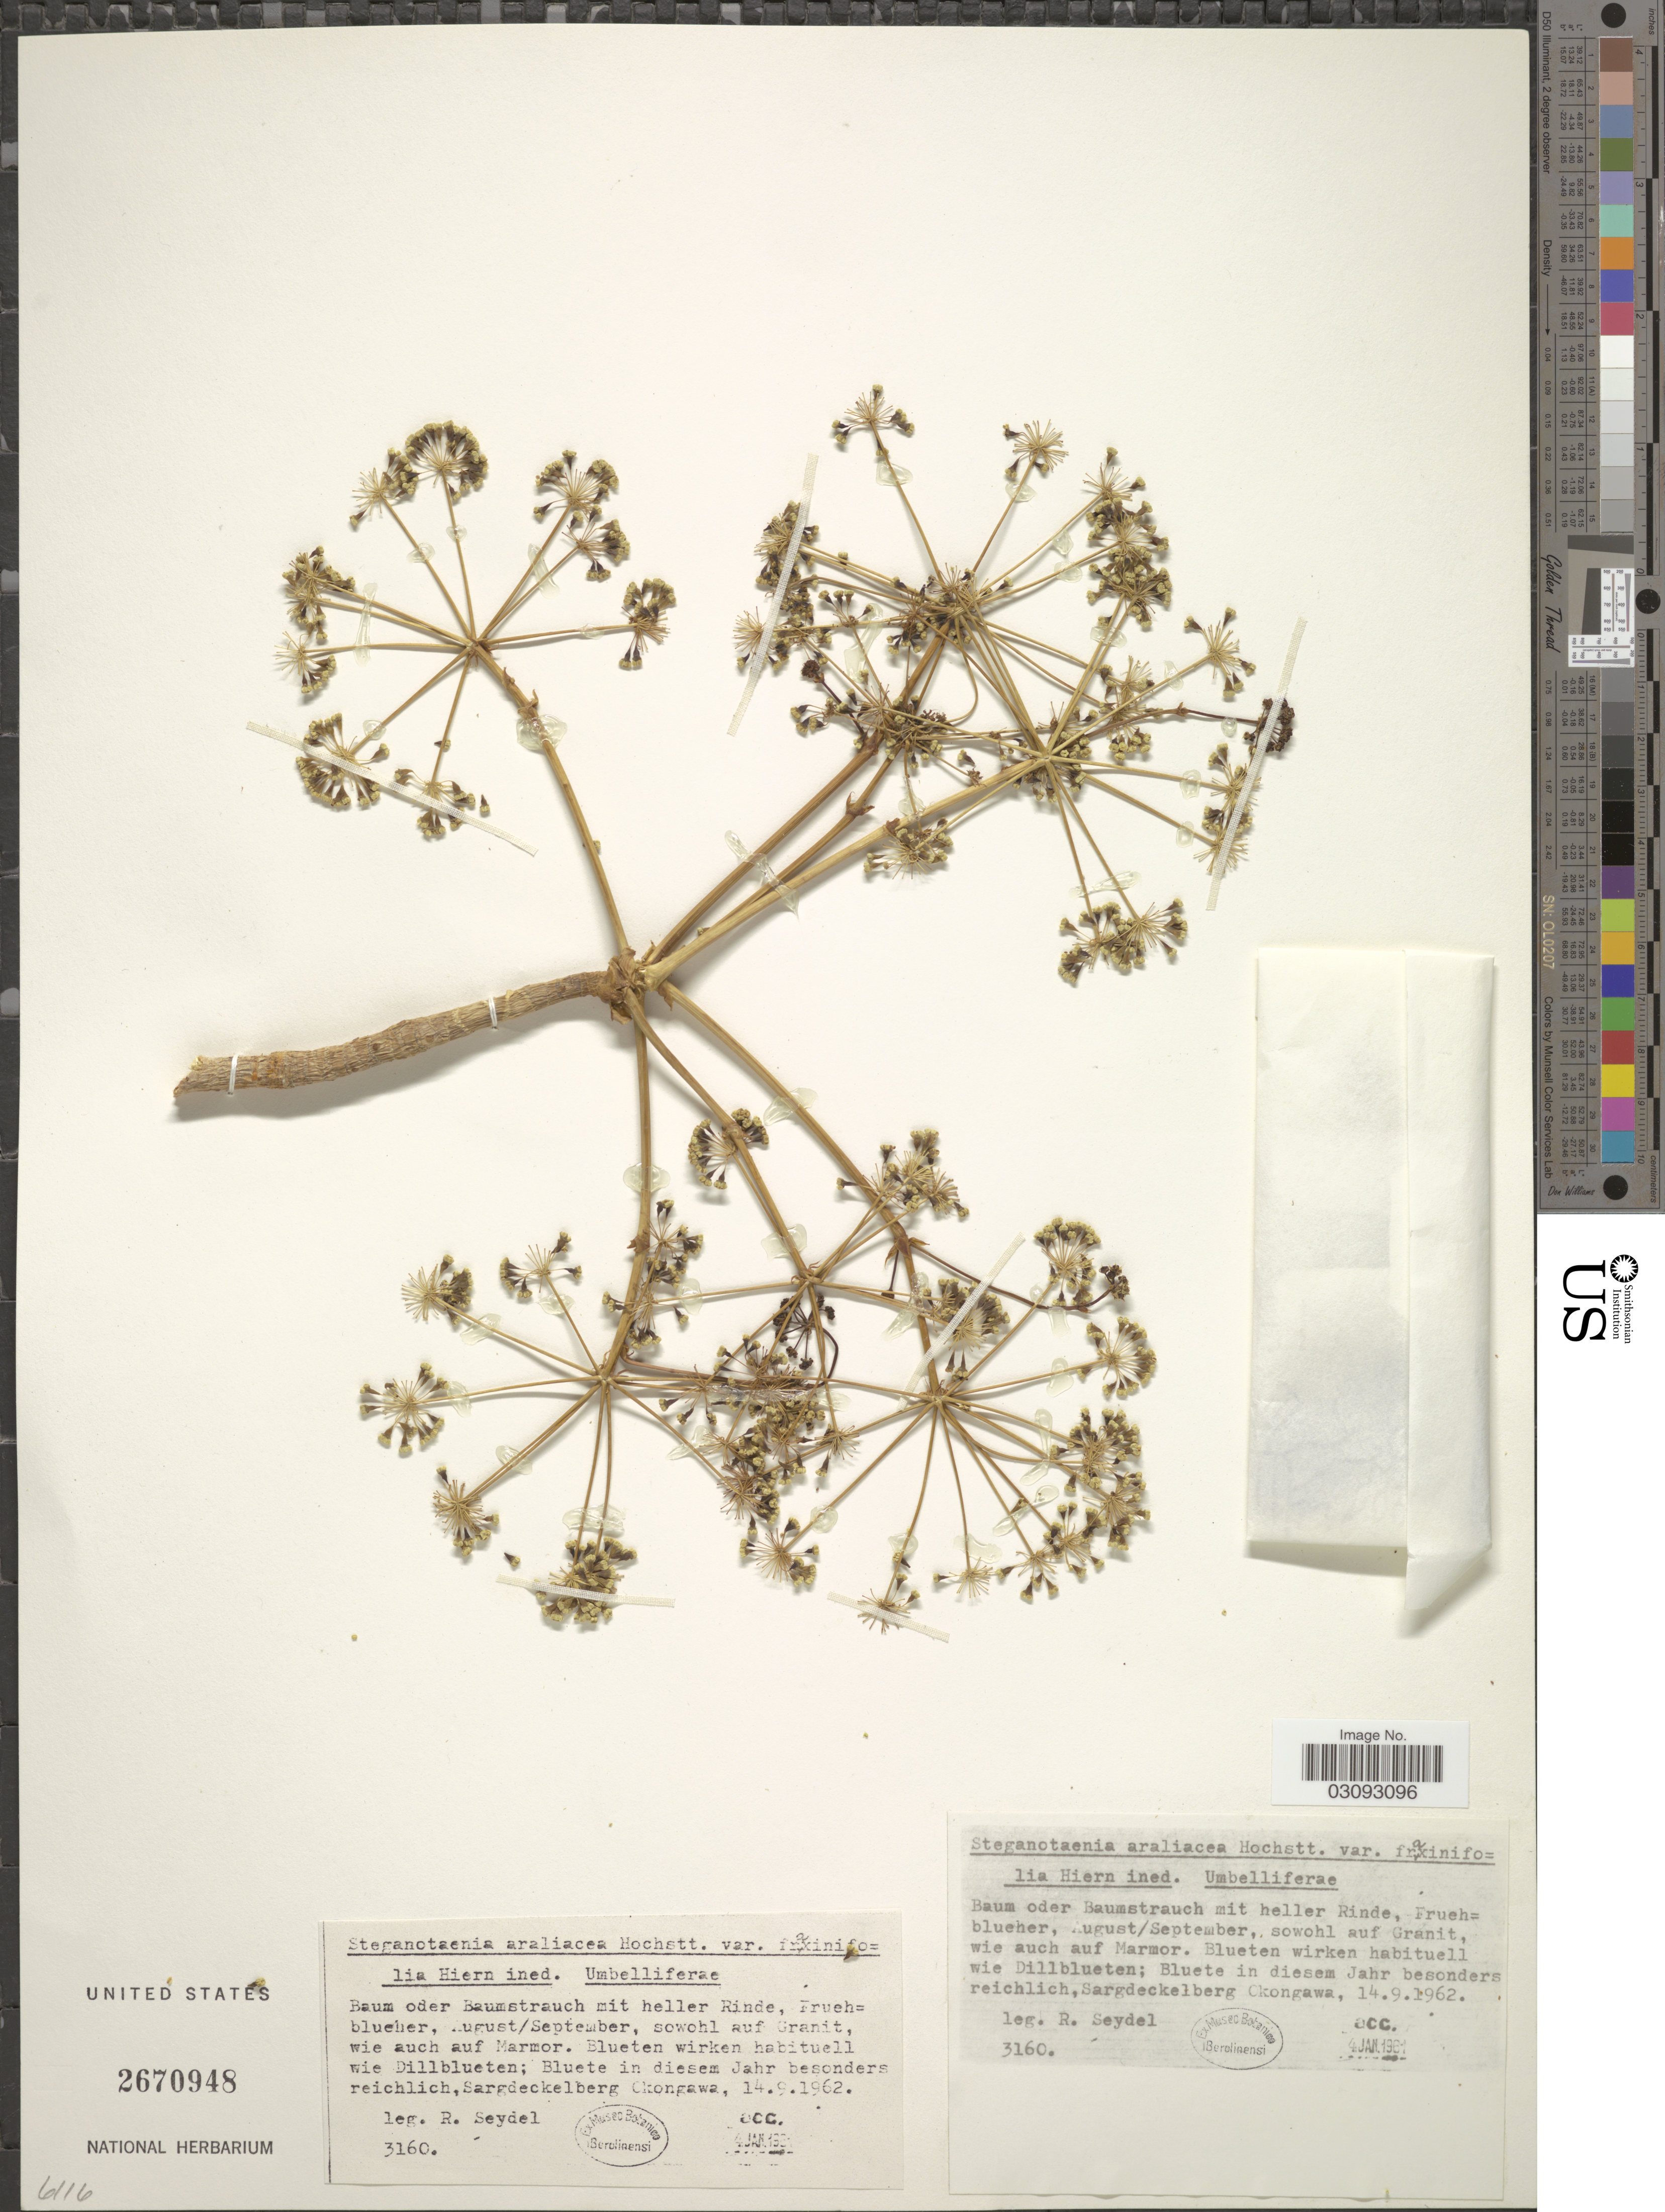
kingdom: Plantae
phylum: Tracheophyta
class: Magnoliopsida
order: Apiales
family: Apiaceae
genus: Peucedanum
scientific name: Peucedanum araliaceum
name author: (Hochst.) Benth. & Hook. f. ex Vatke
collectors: R. Seydel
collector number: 3160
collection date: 1962-09-14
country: Namibia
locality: Sargdeckelberg Okongawa.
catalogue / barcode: US 2670948